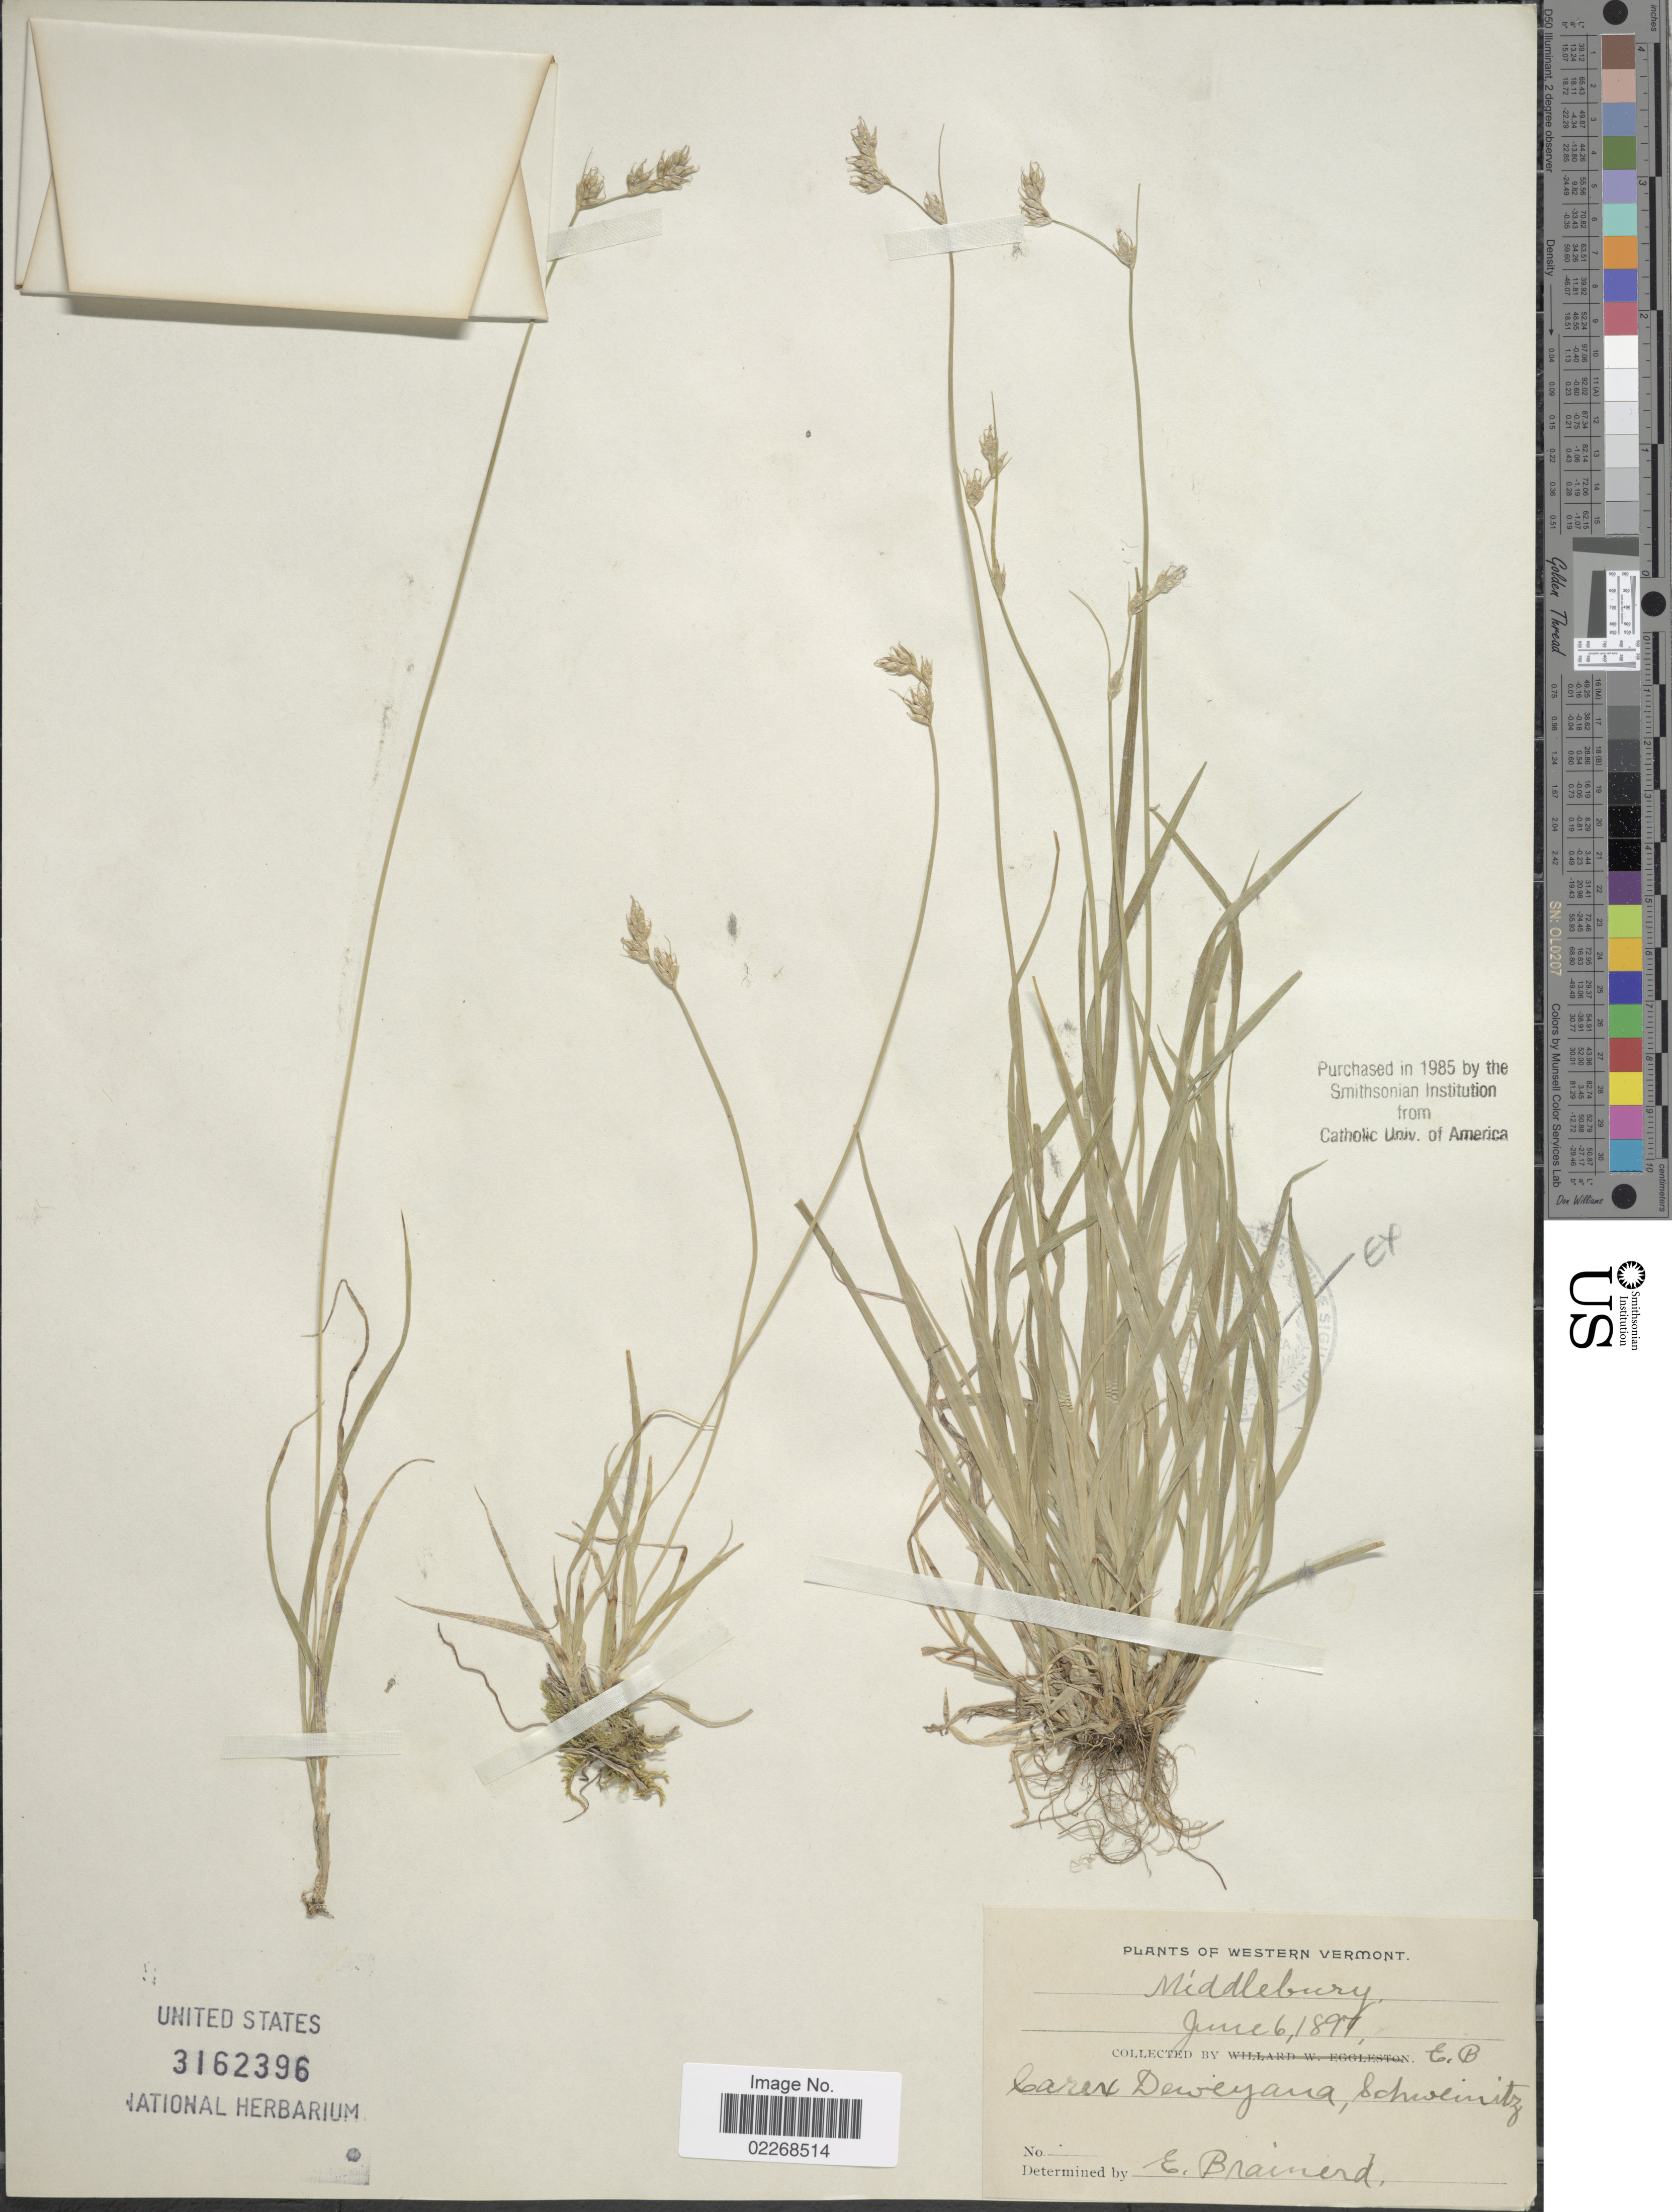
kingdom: Plantae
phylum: Tracheophyta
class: Liliopsida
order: Poales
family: Cyperaceae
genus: Carex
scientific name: Carex deweyana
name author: Schwein.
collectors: E. Brainerd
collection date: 1897-06-06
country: United States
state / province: Vermont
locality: Western Vermont, Middlebury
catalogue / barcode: US 3162396